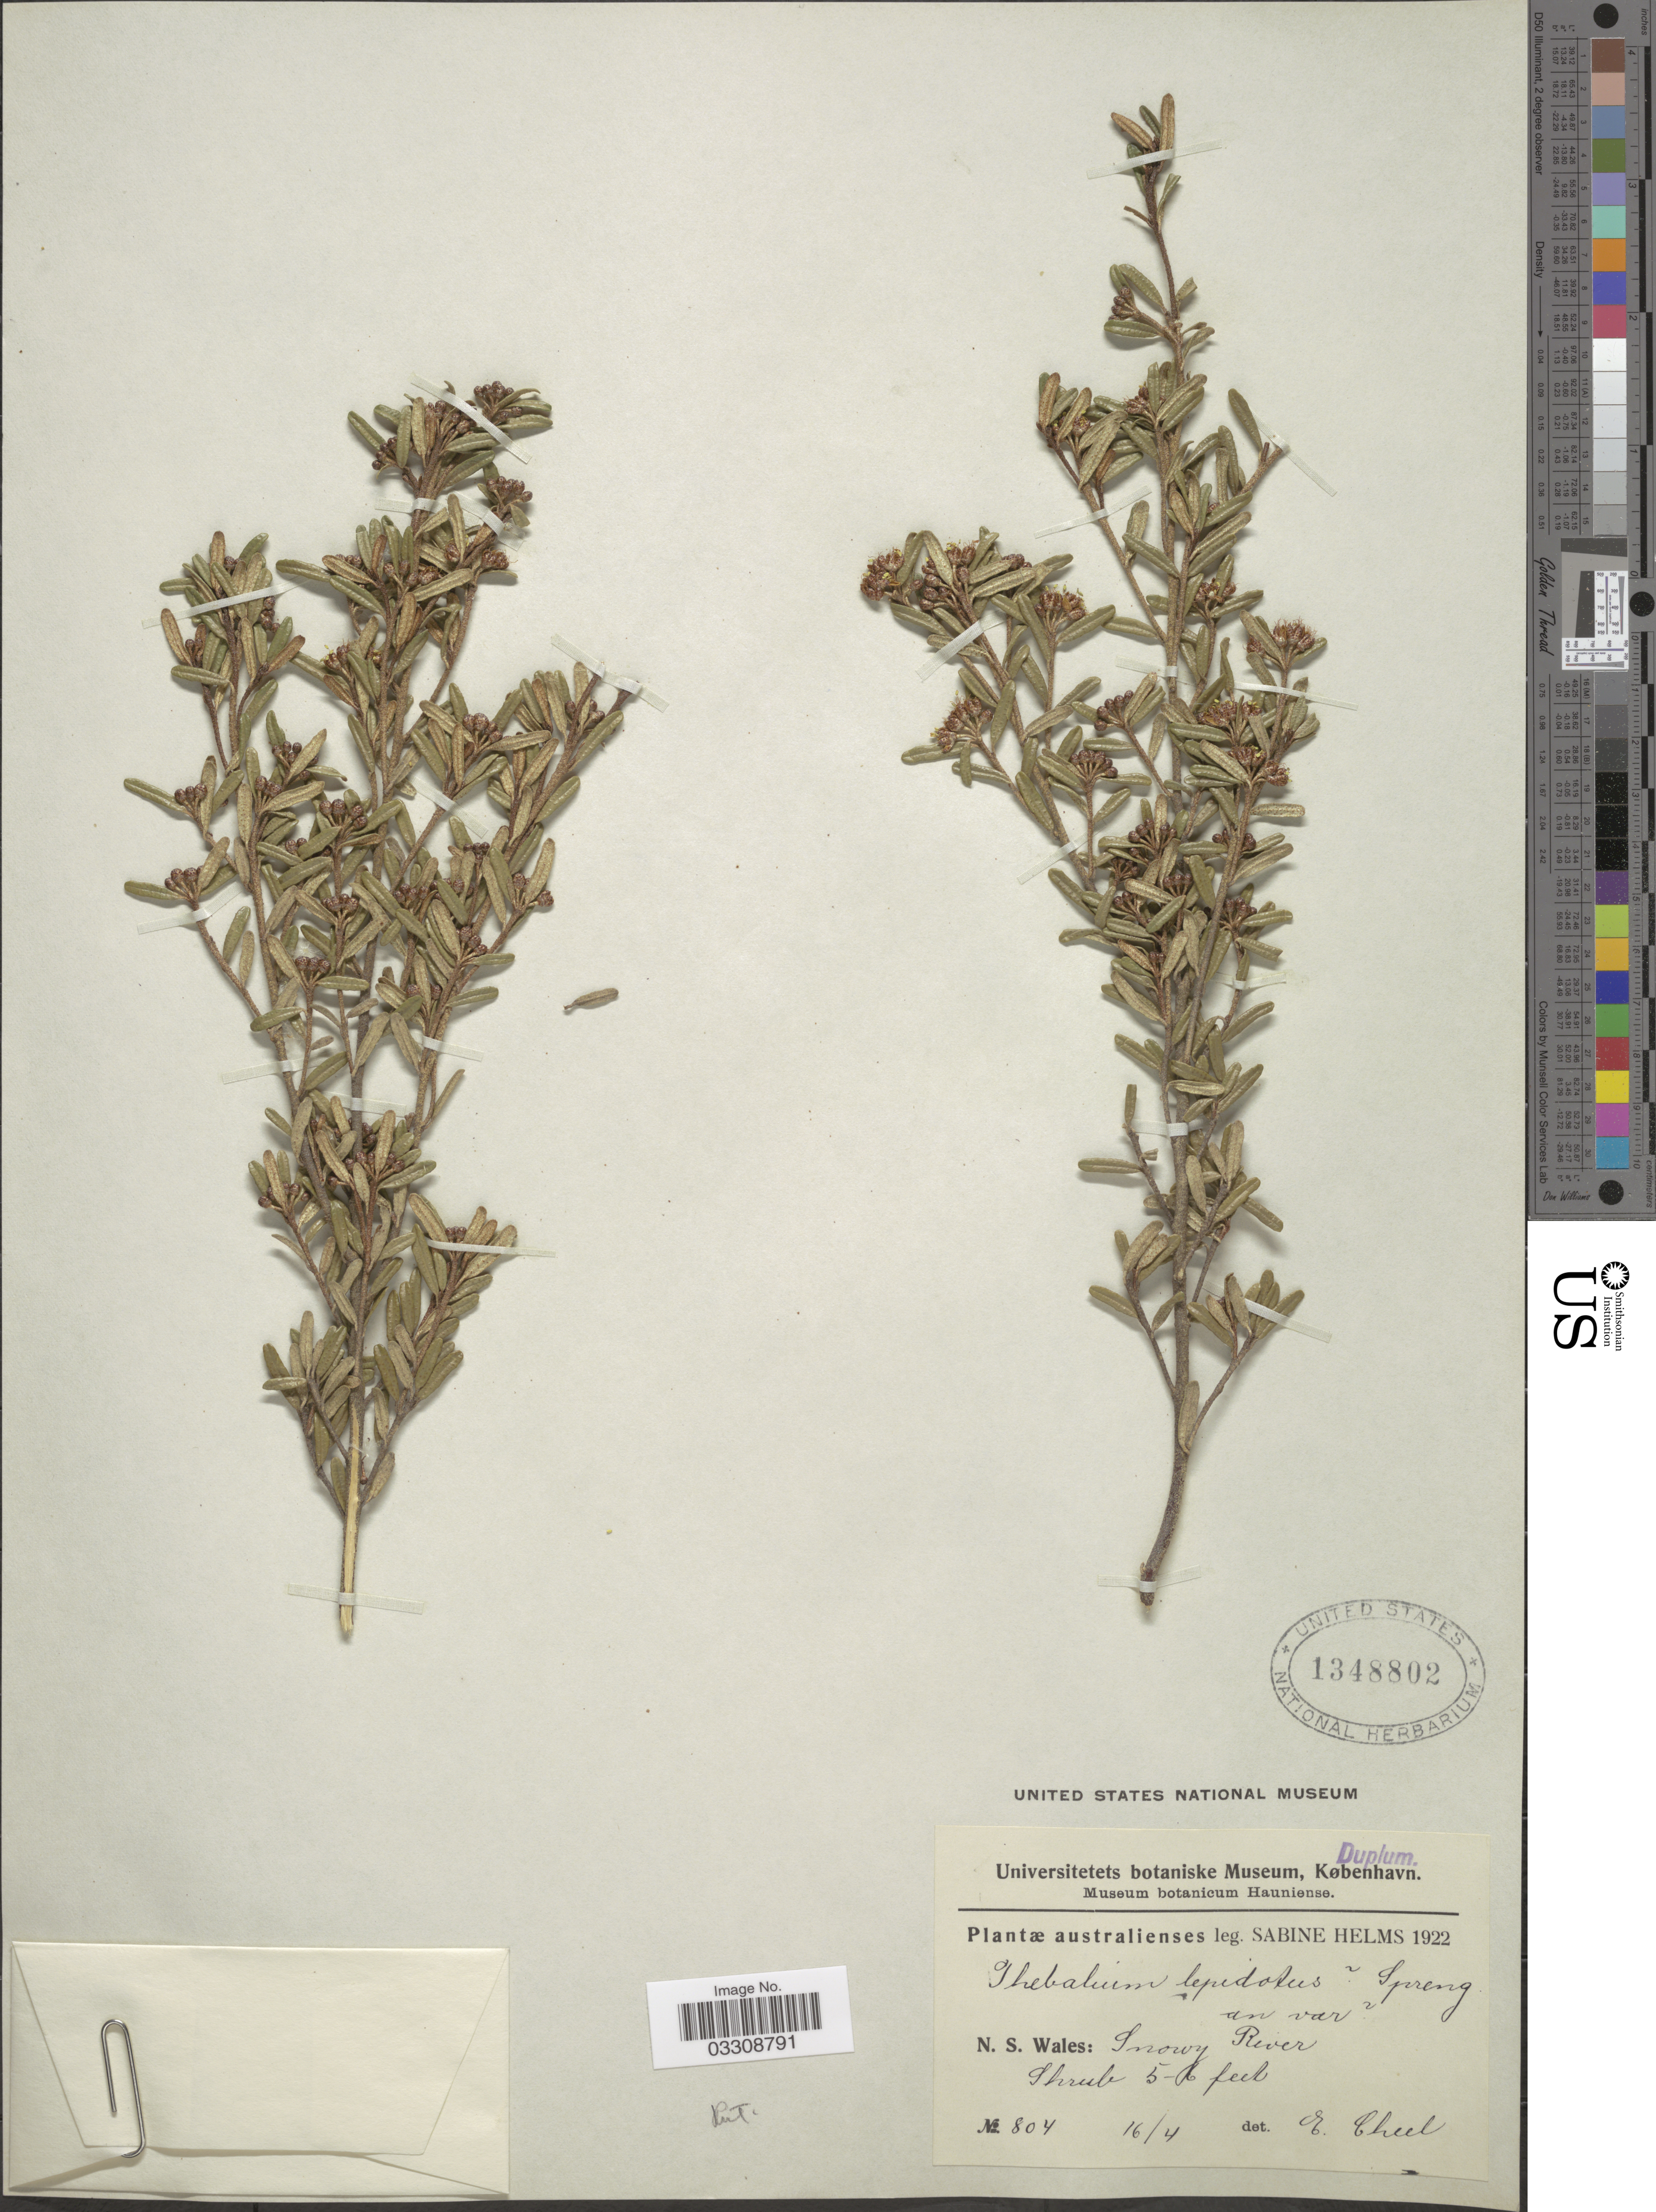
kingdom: Plantae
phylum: Tracheophyta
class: Magnoliopsida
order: Sapindales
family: Rutaceae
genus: Phebalium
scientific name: Phebalium lepidotum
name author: (Turcz.) Paul G. Wilson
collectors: S. Helms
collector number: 804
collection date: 1922-04-16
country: Australia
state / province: New South Wales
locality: Snowy River.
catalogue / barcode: US 1348802